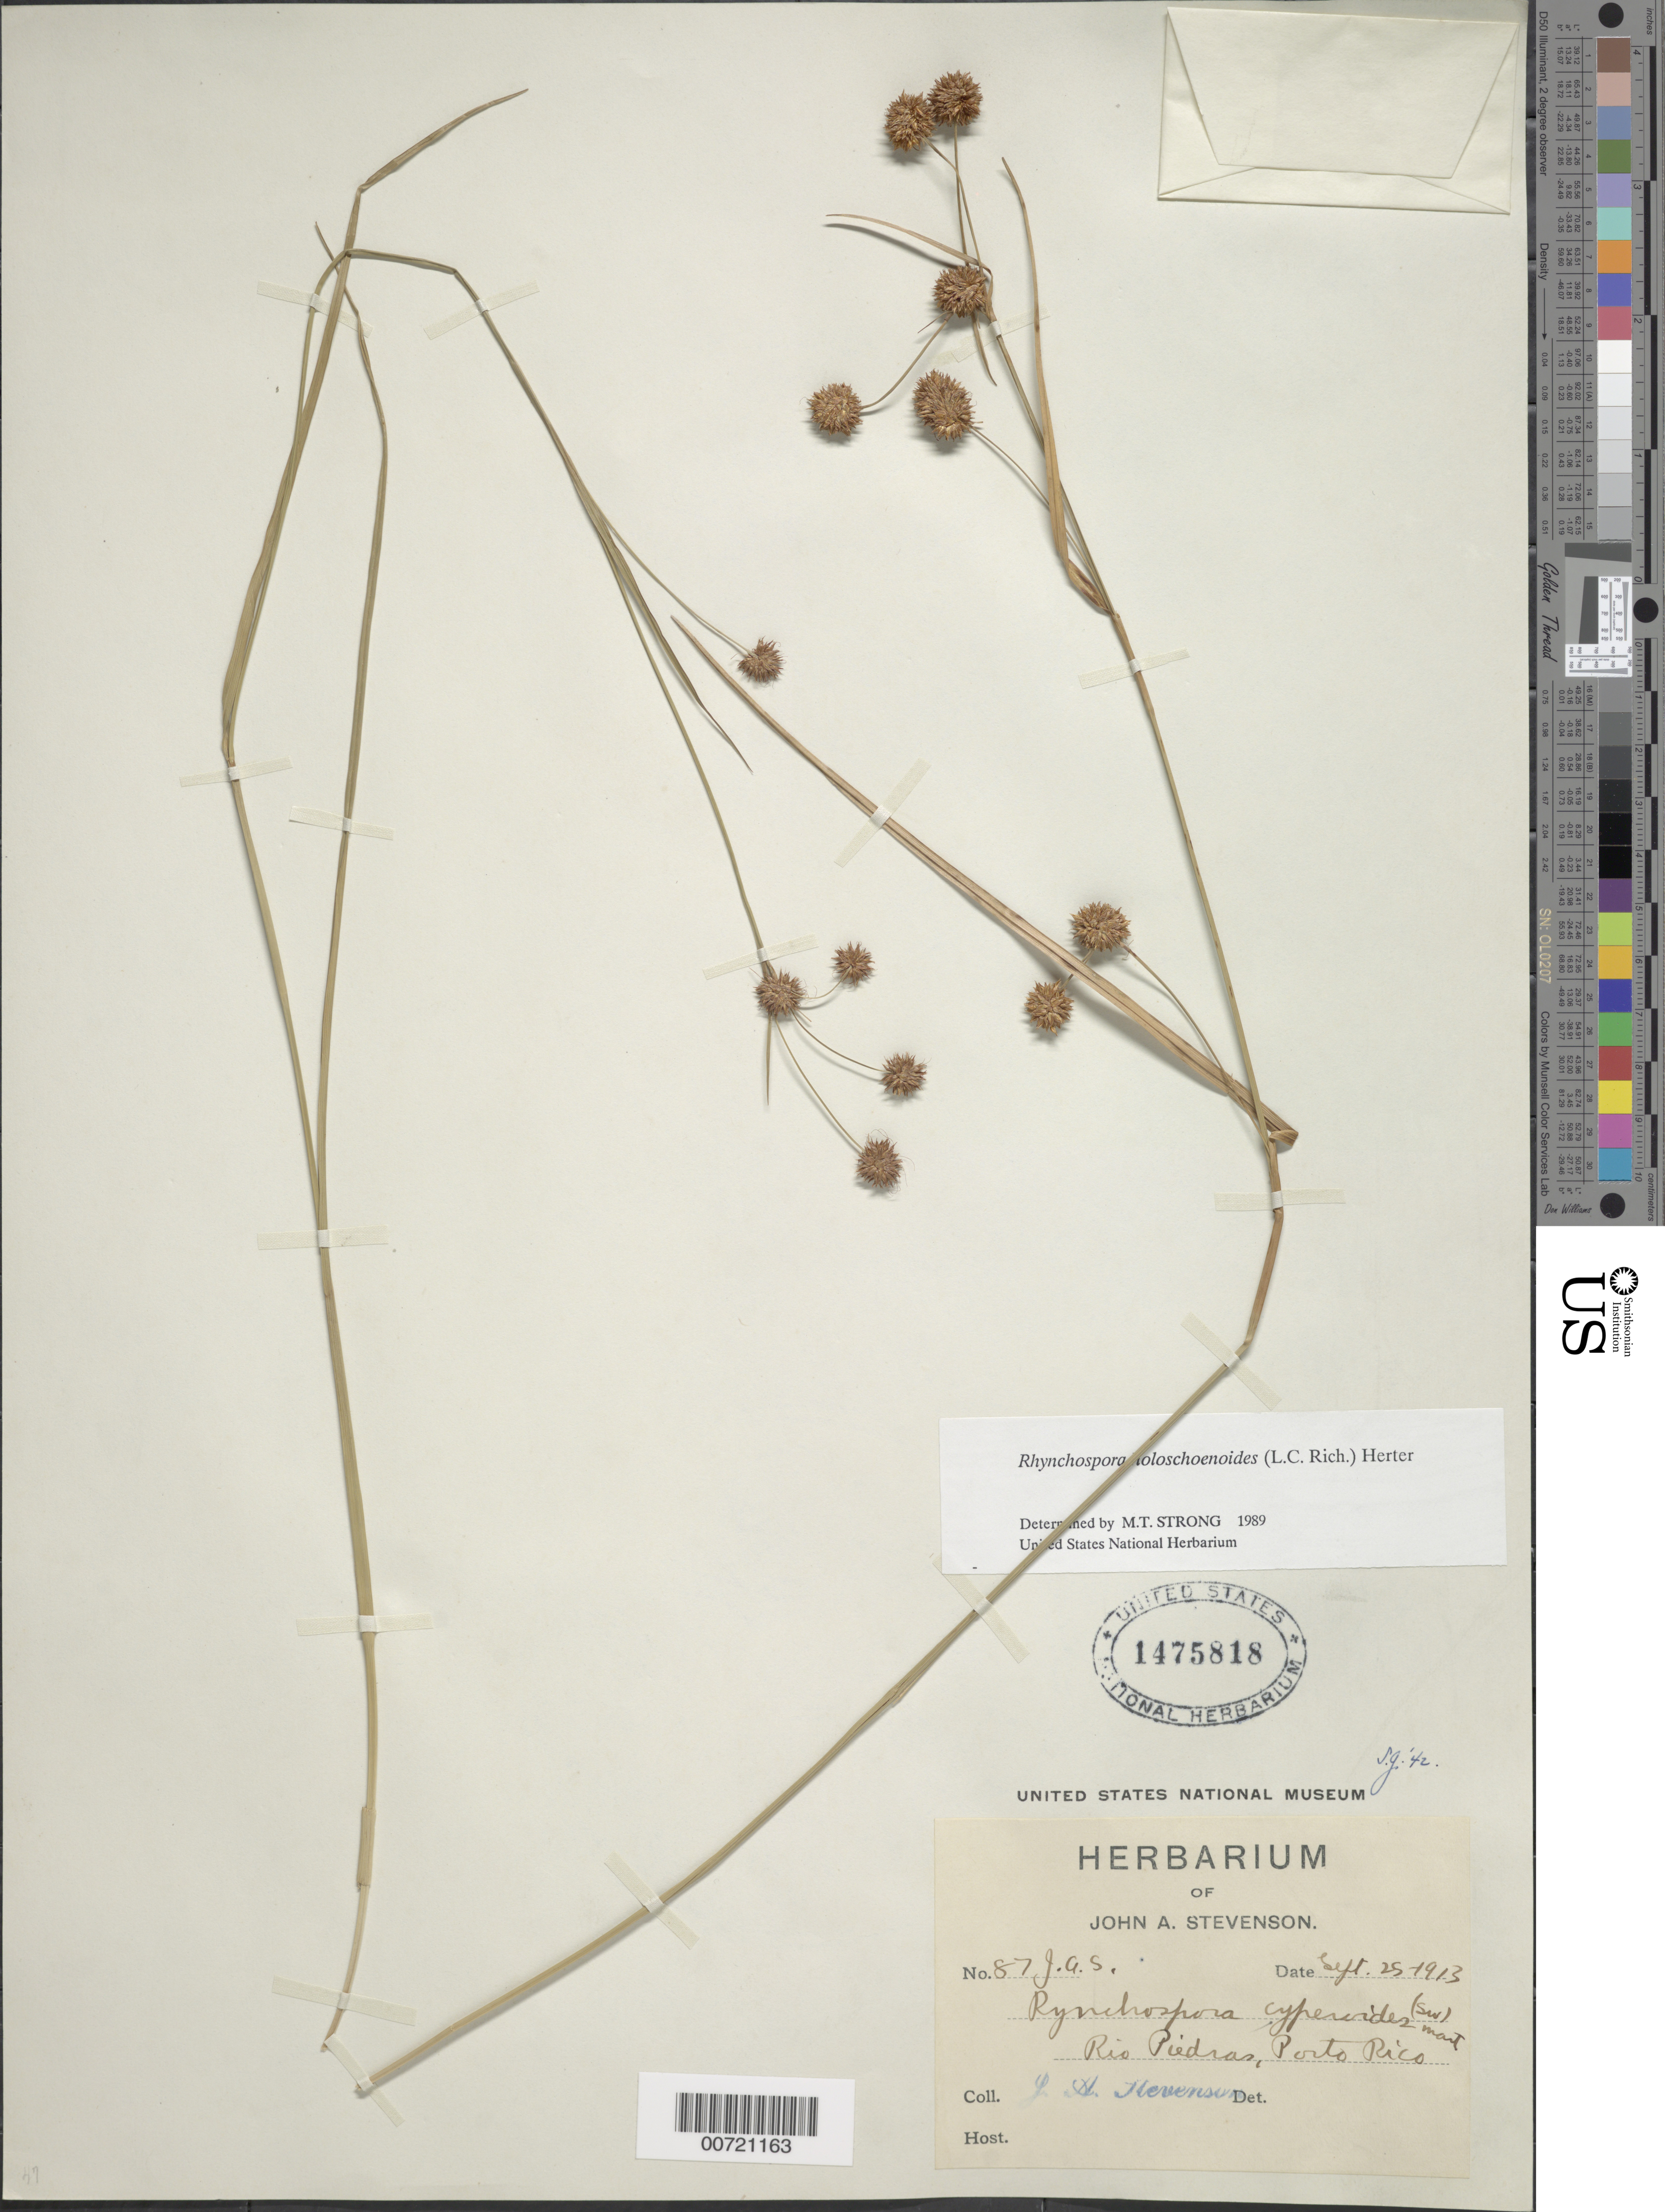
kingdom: Plantae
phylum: Tracheophyta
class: Liliopsida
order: Poales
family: Cyperaceae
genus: Rhynchospora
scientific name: Rhynchospora holoschoenoides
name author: (Rich.) Herter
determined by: Strong, M. T., (US), Smithsonian Institution - National Museum of Natural History (UNITED STATES)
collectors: J. Stevenson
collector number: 87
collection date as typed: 25 Sep 1913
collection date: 1913-09-25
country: Puerto Rico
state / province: San Juan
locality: Rio Piedras.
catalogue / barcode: US 1475818